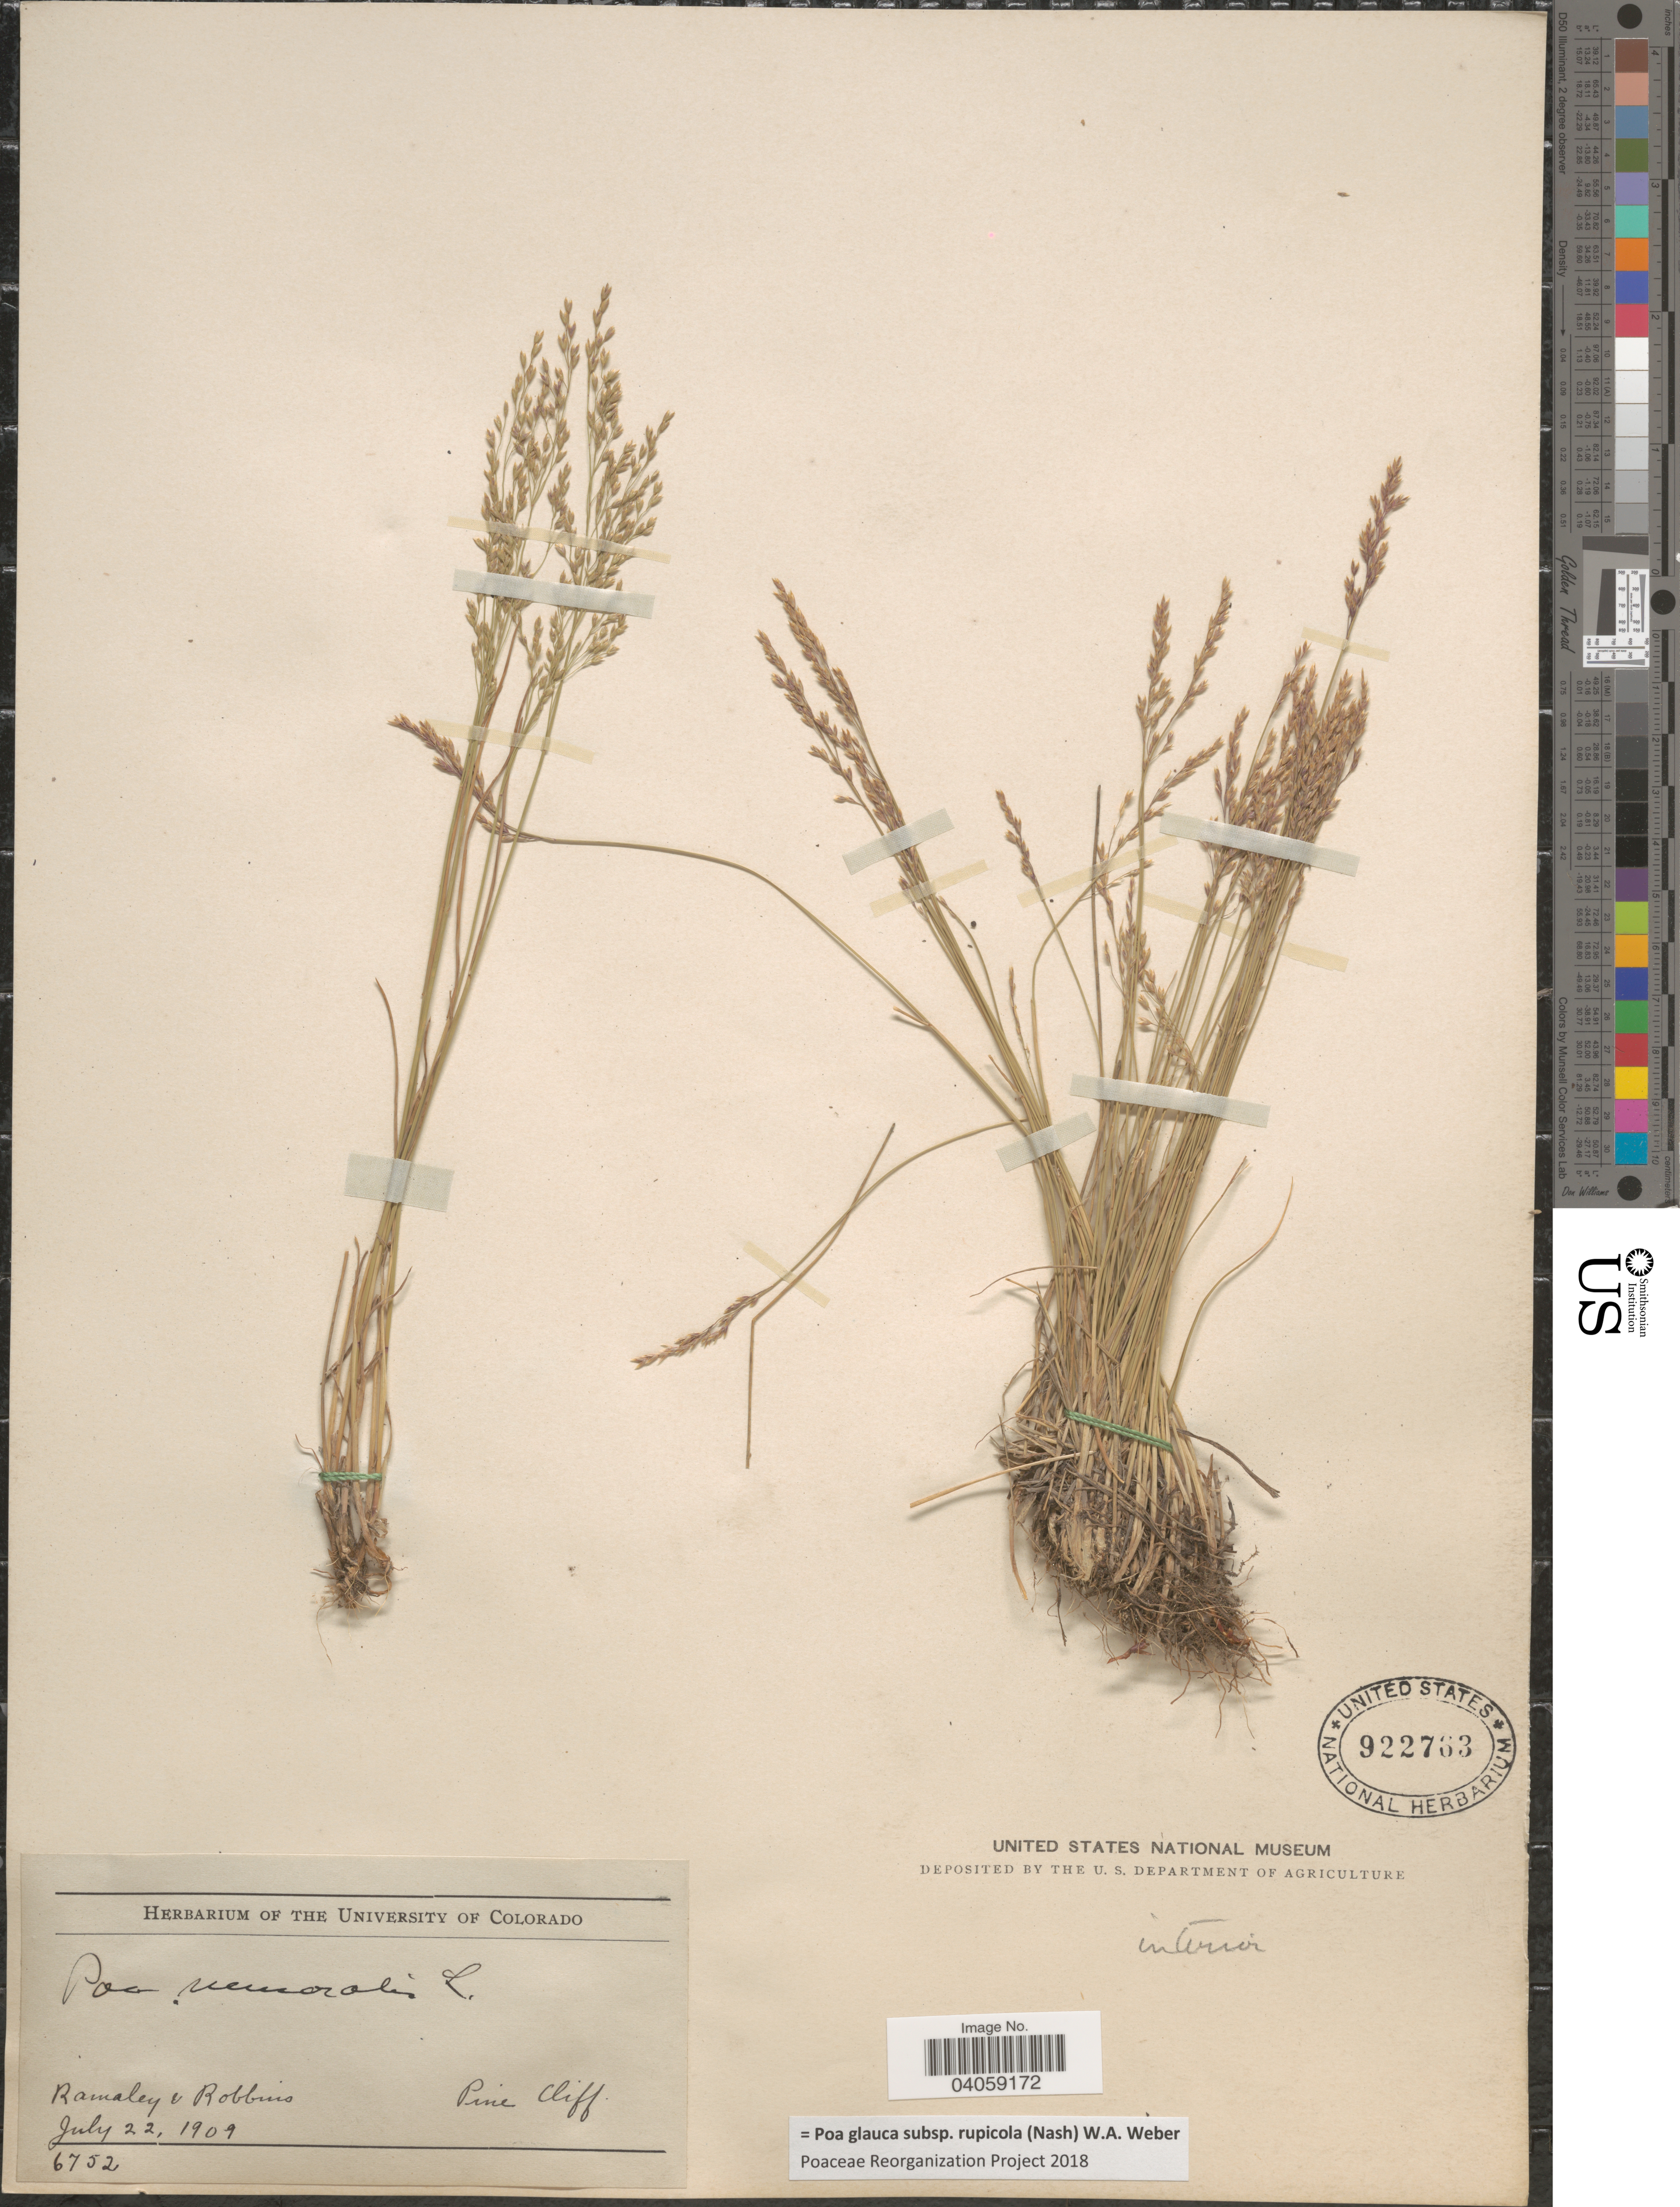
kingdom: Plantae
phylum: Tracheophyta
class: Liliopsida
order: Poales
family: Poaceae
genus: Poa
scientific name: Poa glauca subsp. rupicola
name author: (Nash) W.A. Weber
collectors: Ramaley & -- Robbins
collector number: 6752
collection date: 1909-07-22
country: United States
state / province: Colorado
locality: Pine Cliff.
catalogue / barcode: US 922763